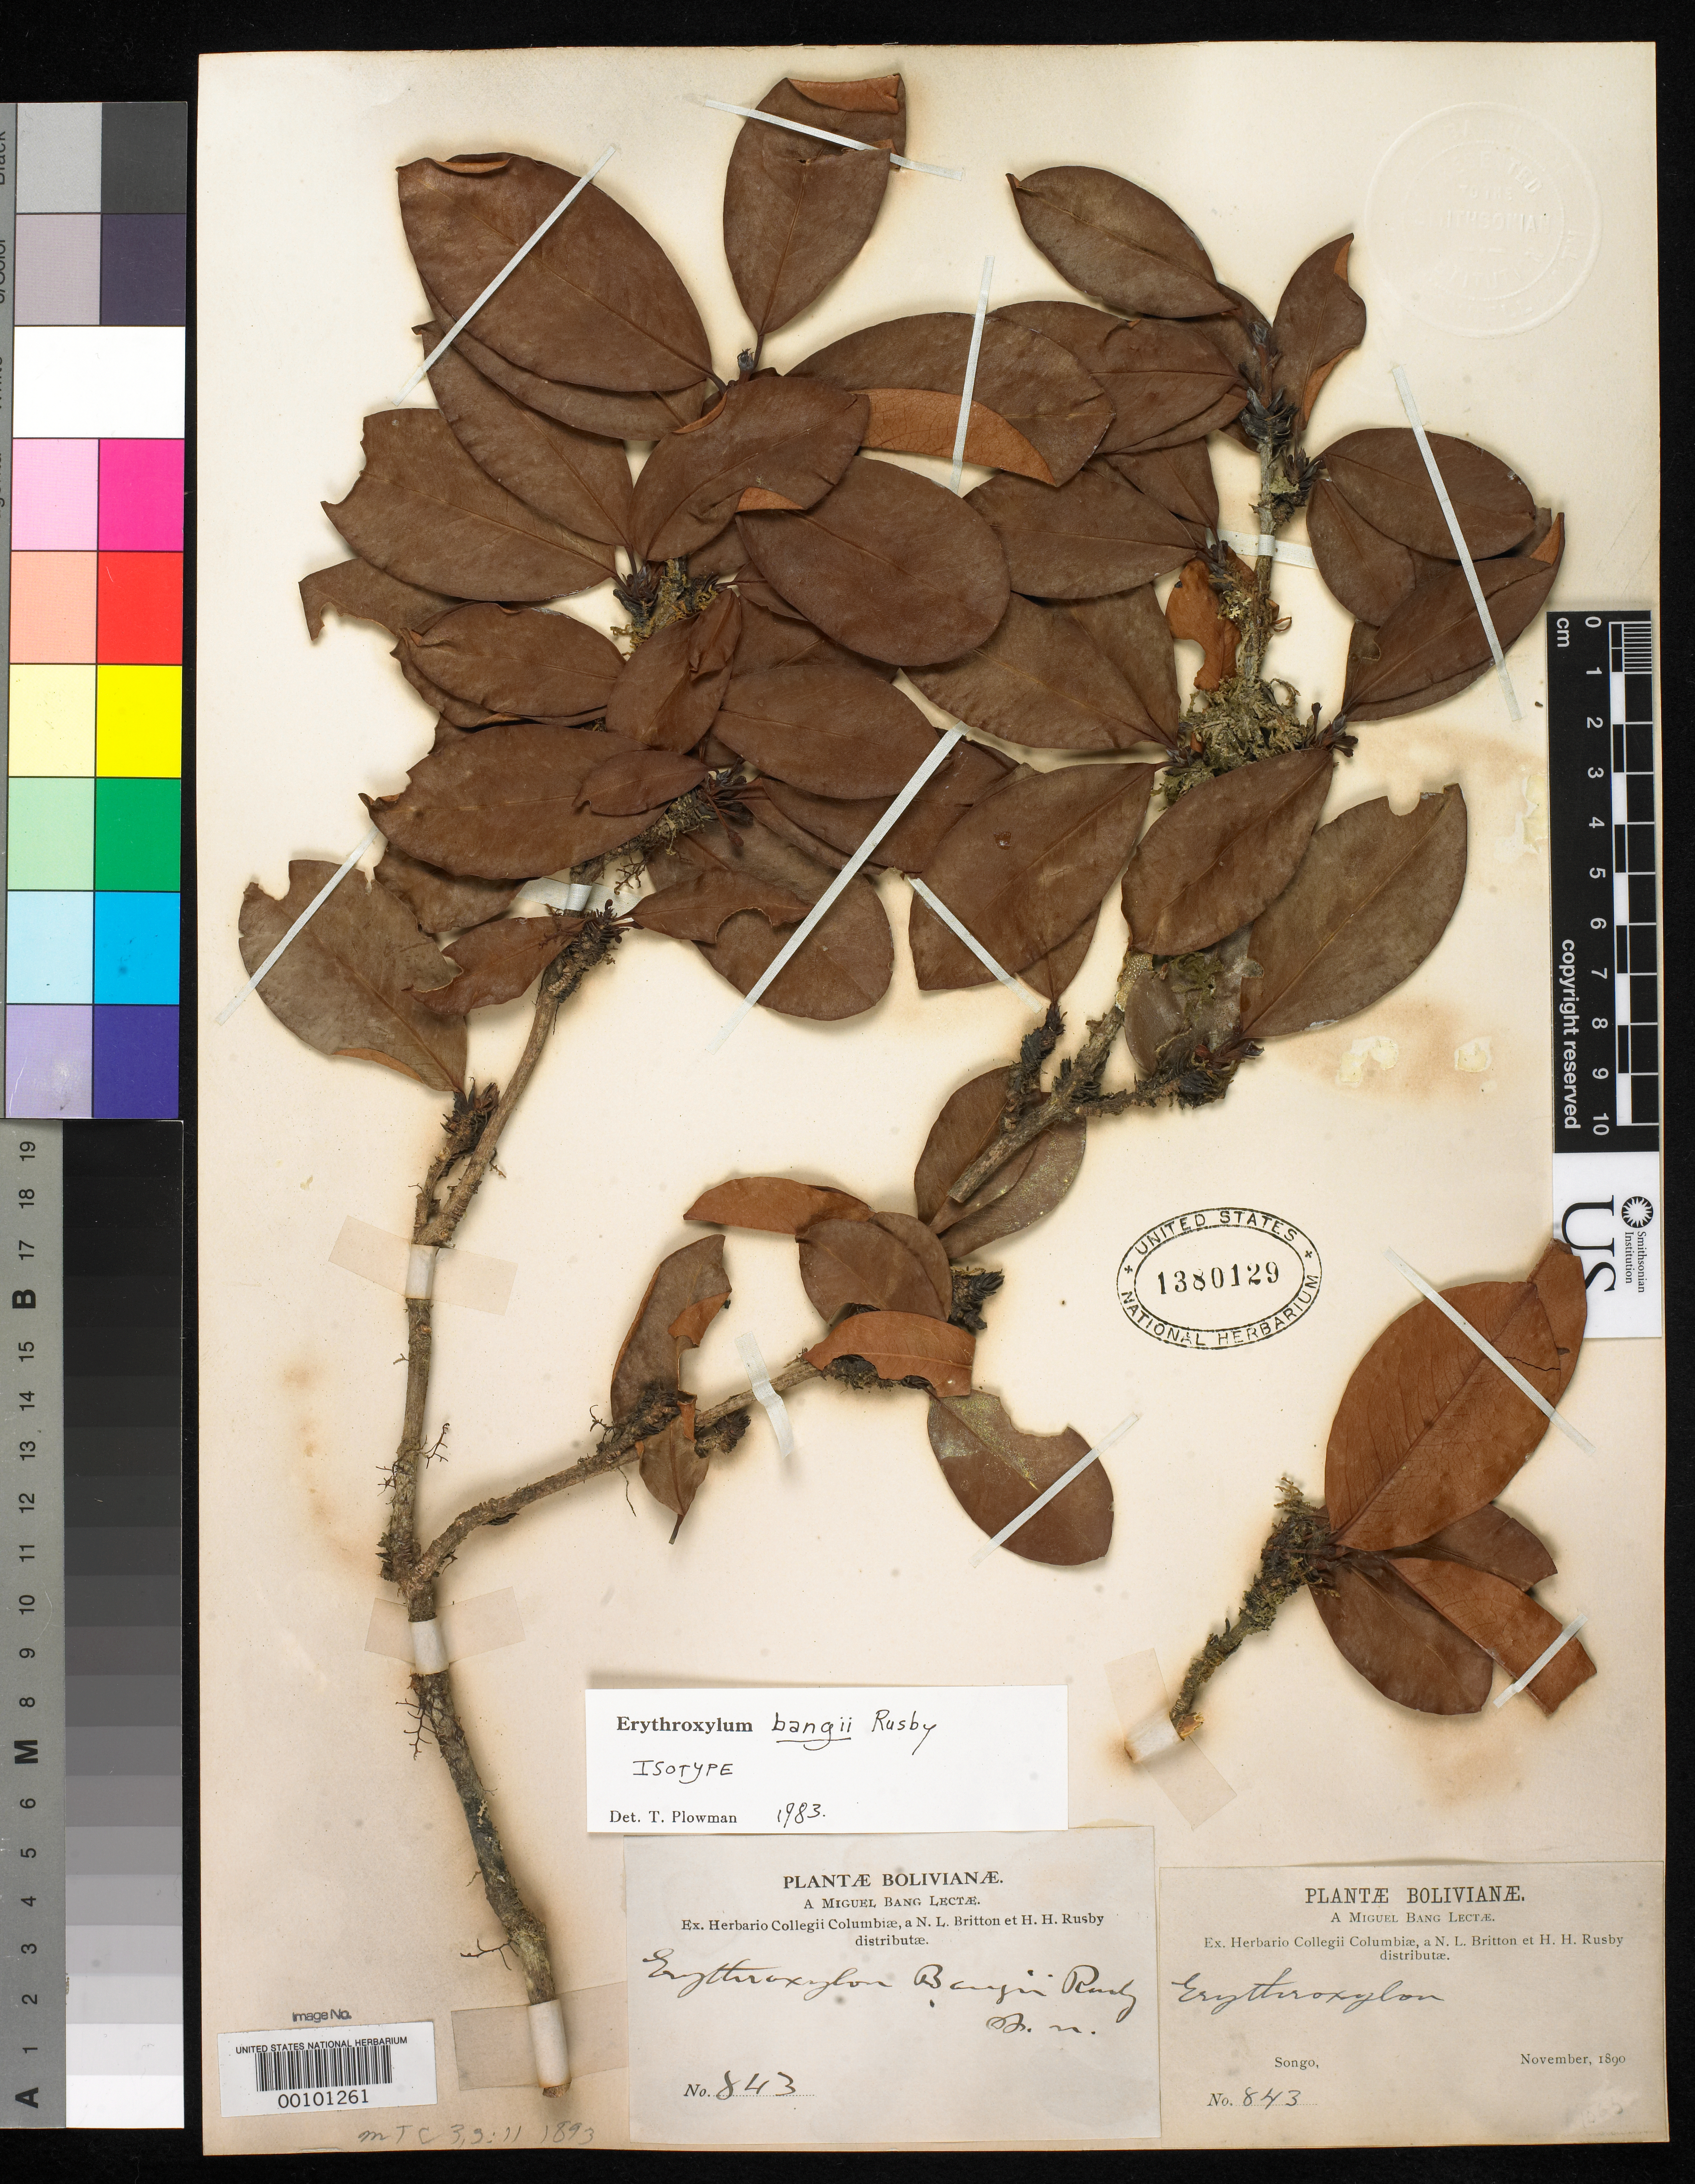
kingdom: Plantae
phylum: Tracheophyta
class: Magnoliopsida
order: Malpighiales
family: Erythroxylaceae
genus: Erythroxylum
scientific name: Erythroxylum bangii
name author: Rusby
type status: Isotype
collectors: M. Bang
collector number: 843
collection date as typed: Nov 1890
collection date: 1890-11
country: Bolivia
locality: Songo.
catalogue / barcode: US 1380129